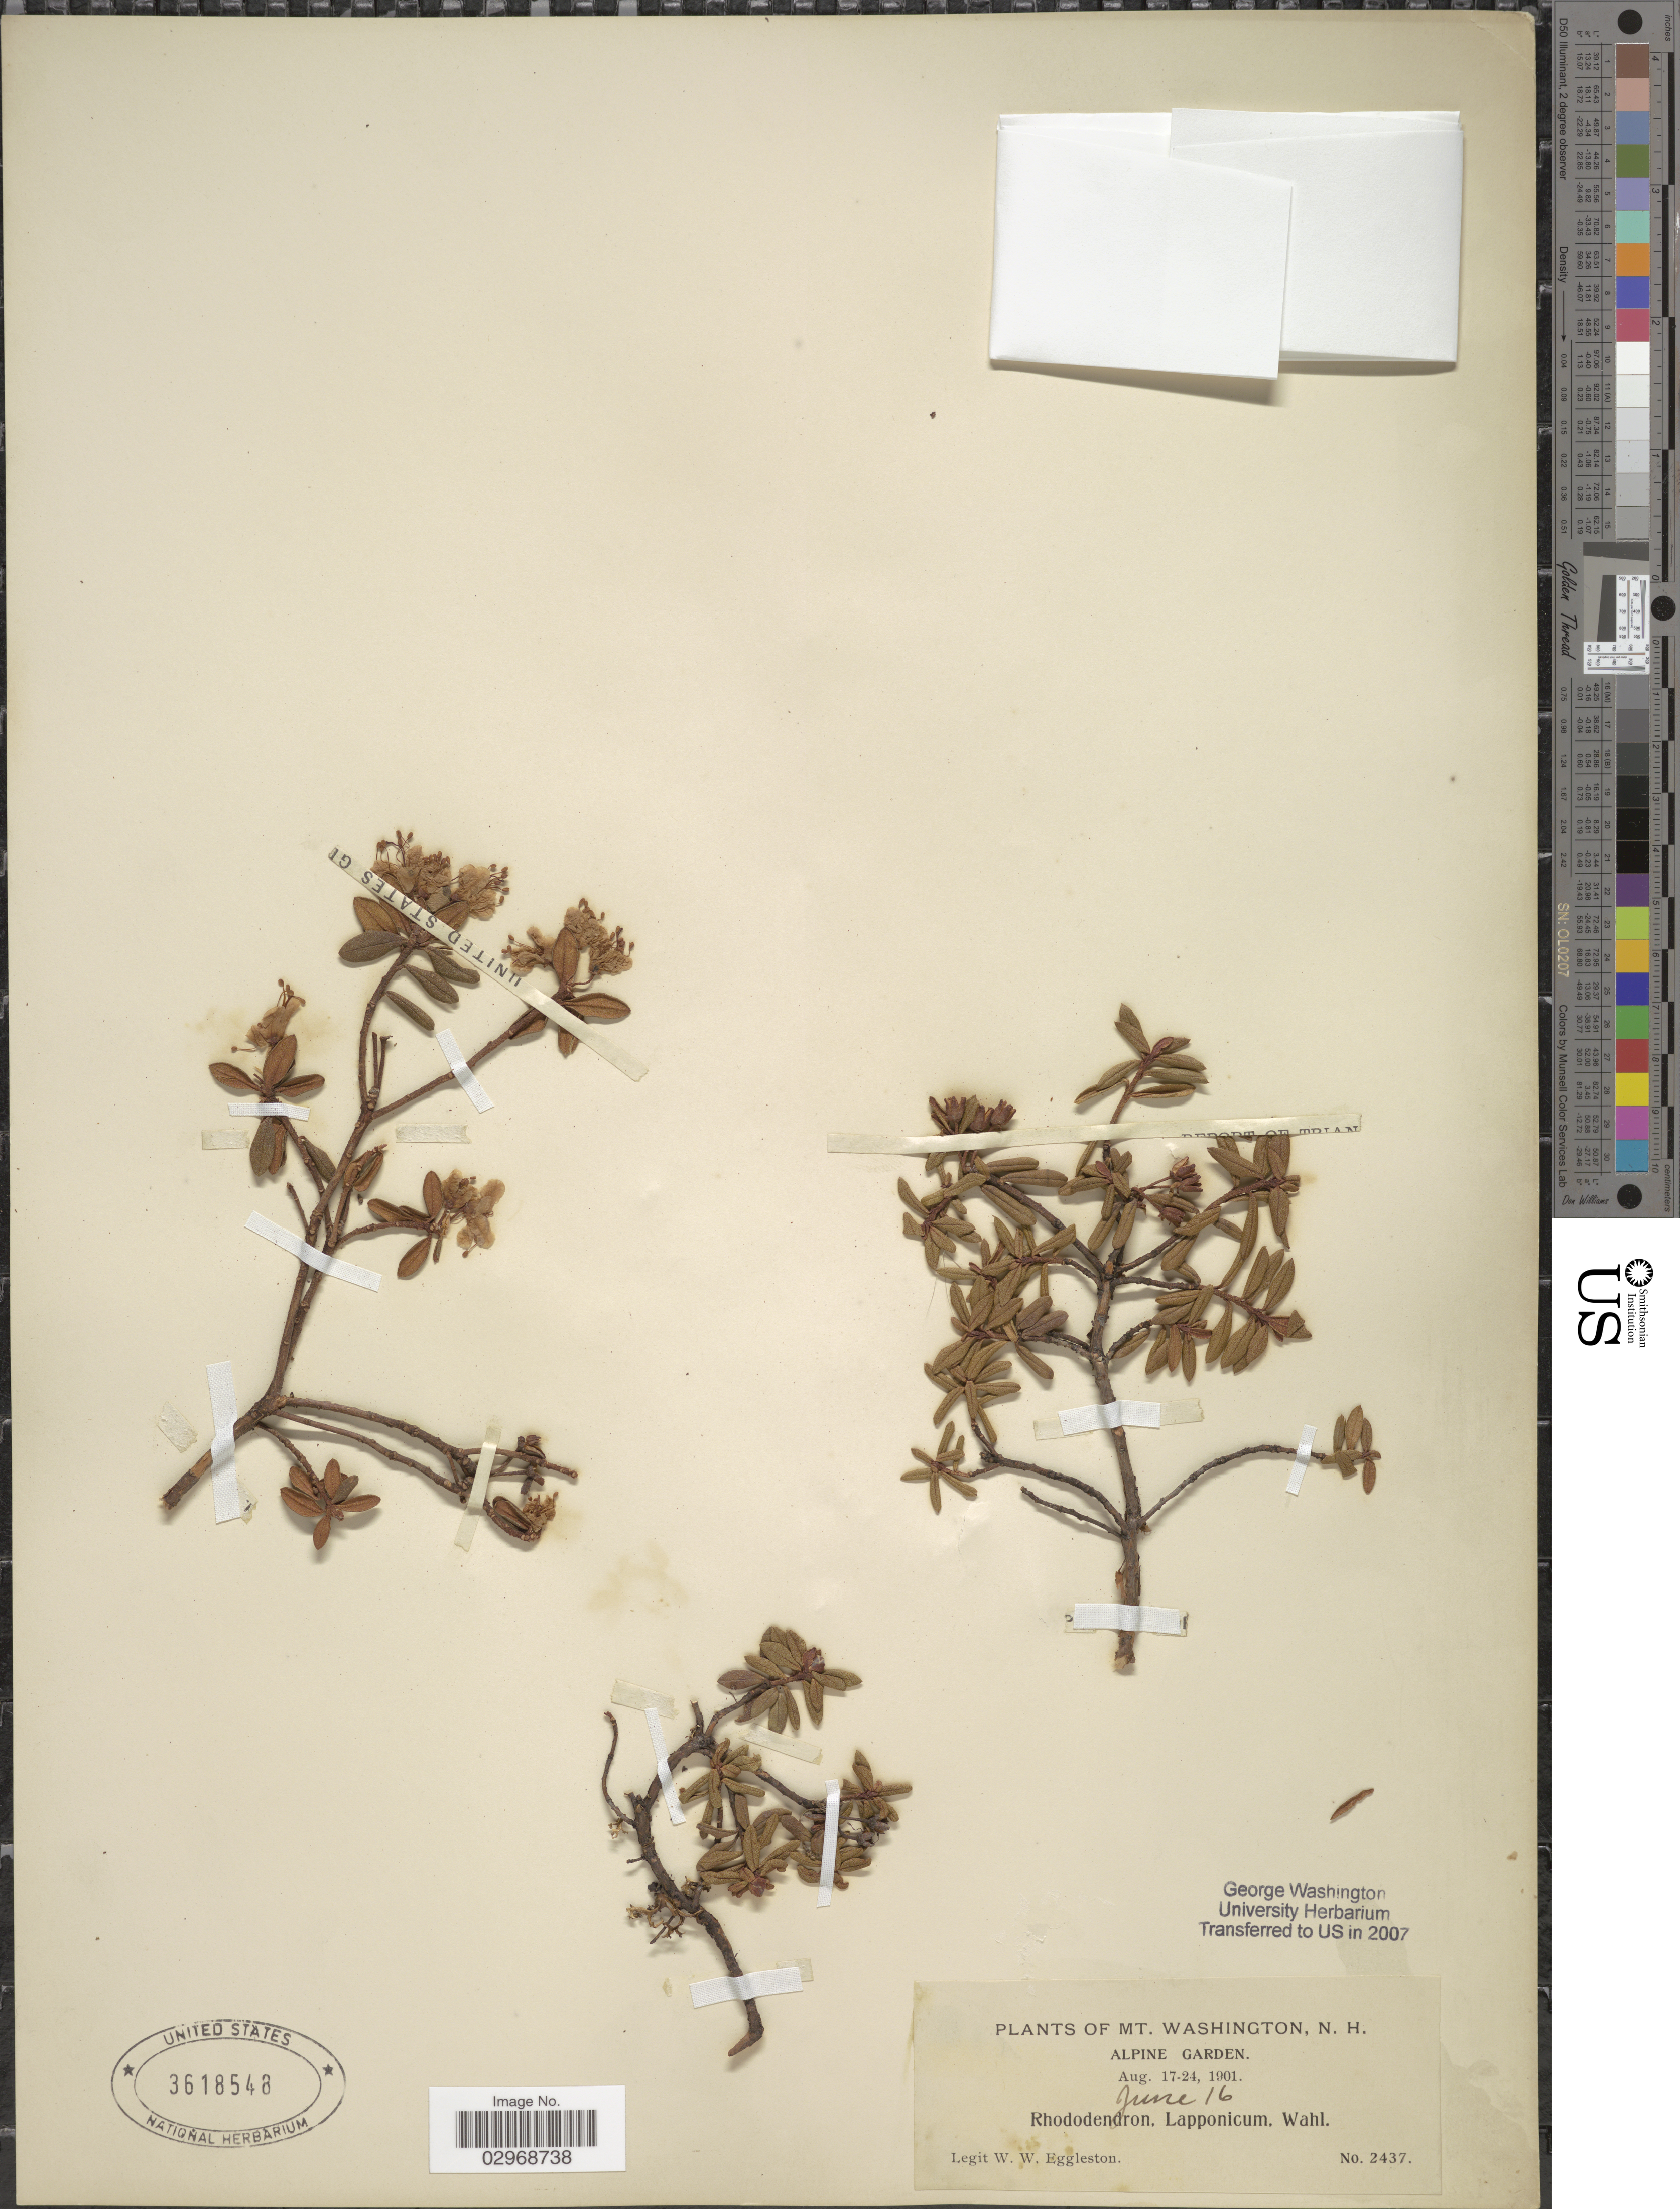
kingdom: Plantae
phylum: Tracheophyta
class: Magnoliopsida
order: Ericales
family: Ericaceae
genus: Rhododendron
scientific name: Rhododendron sp.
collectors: W. W. Eggleston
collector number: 2437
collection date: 1901-06-16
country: United States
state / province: New Hampshire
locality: Mt. Washington, N.H., Alpine Garden.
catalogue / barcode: US 3618548